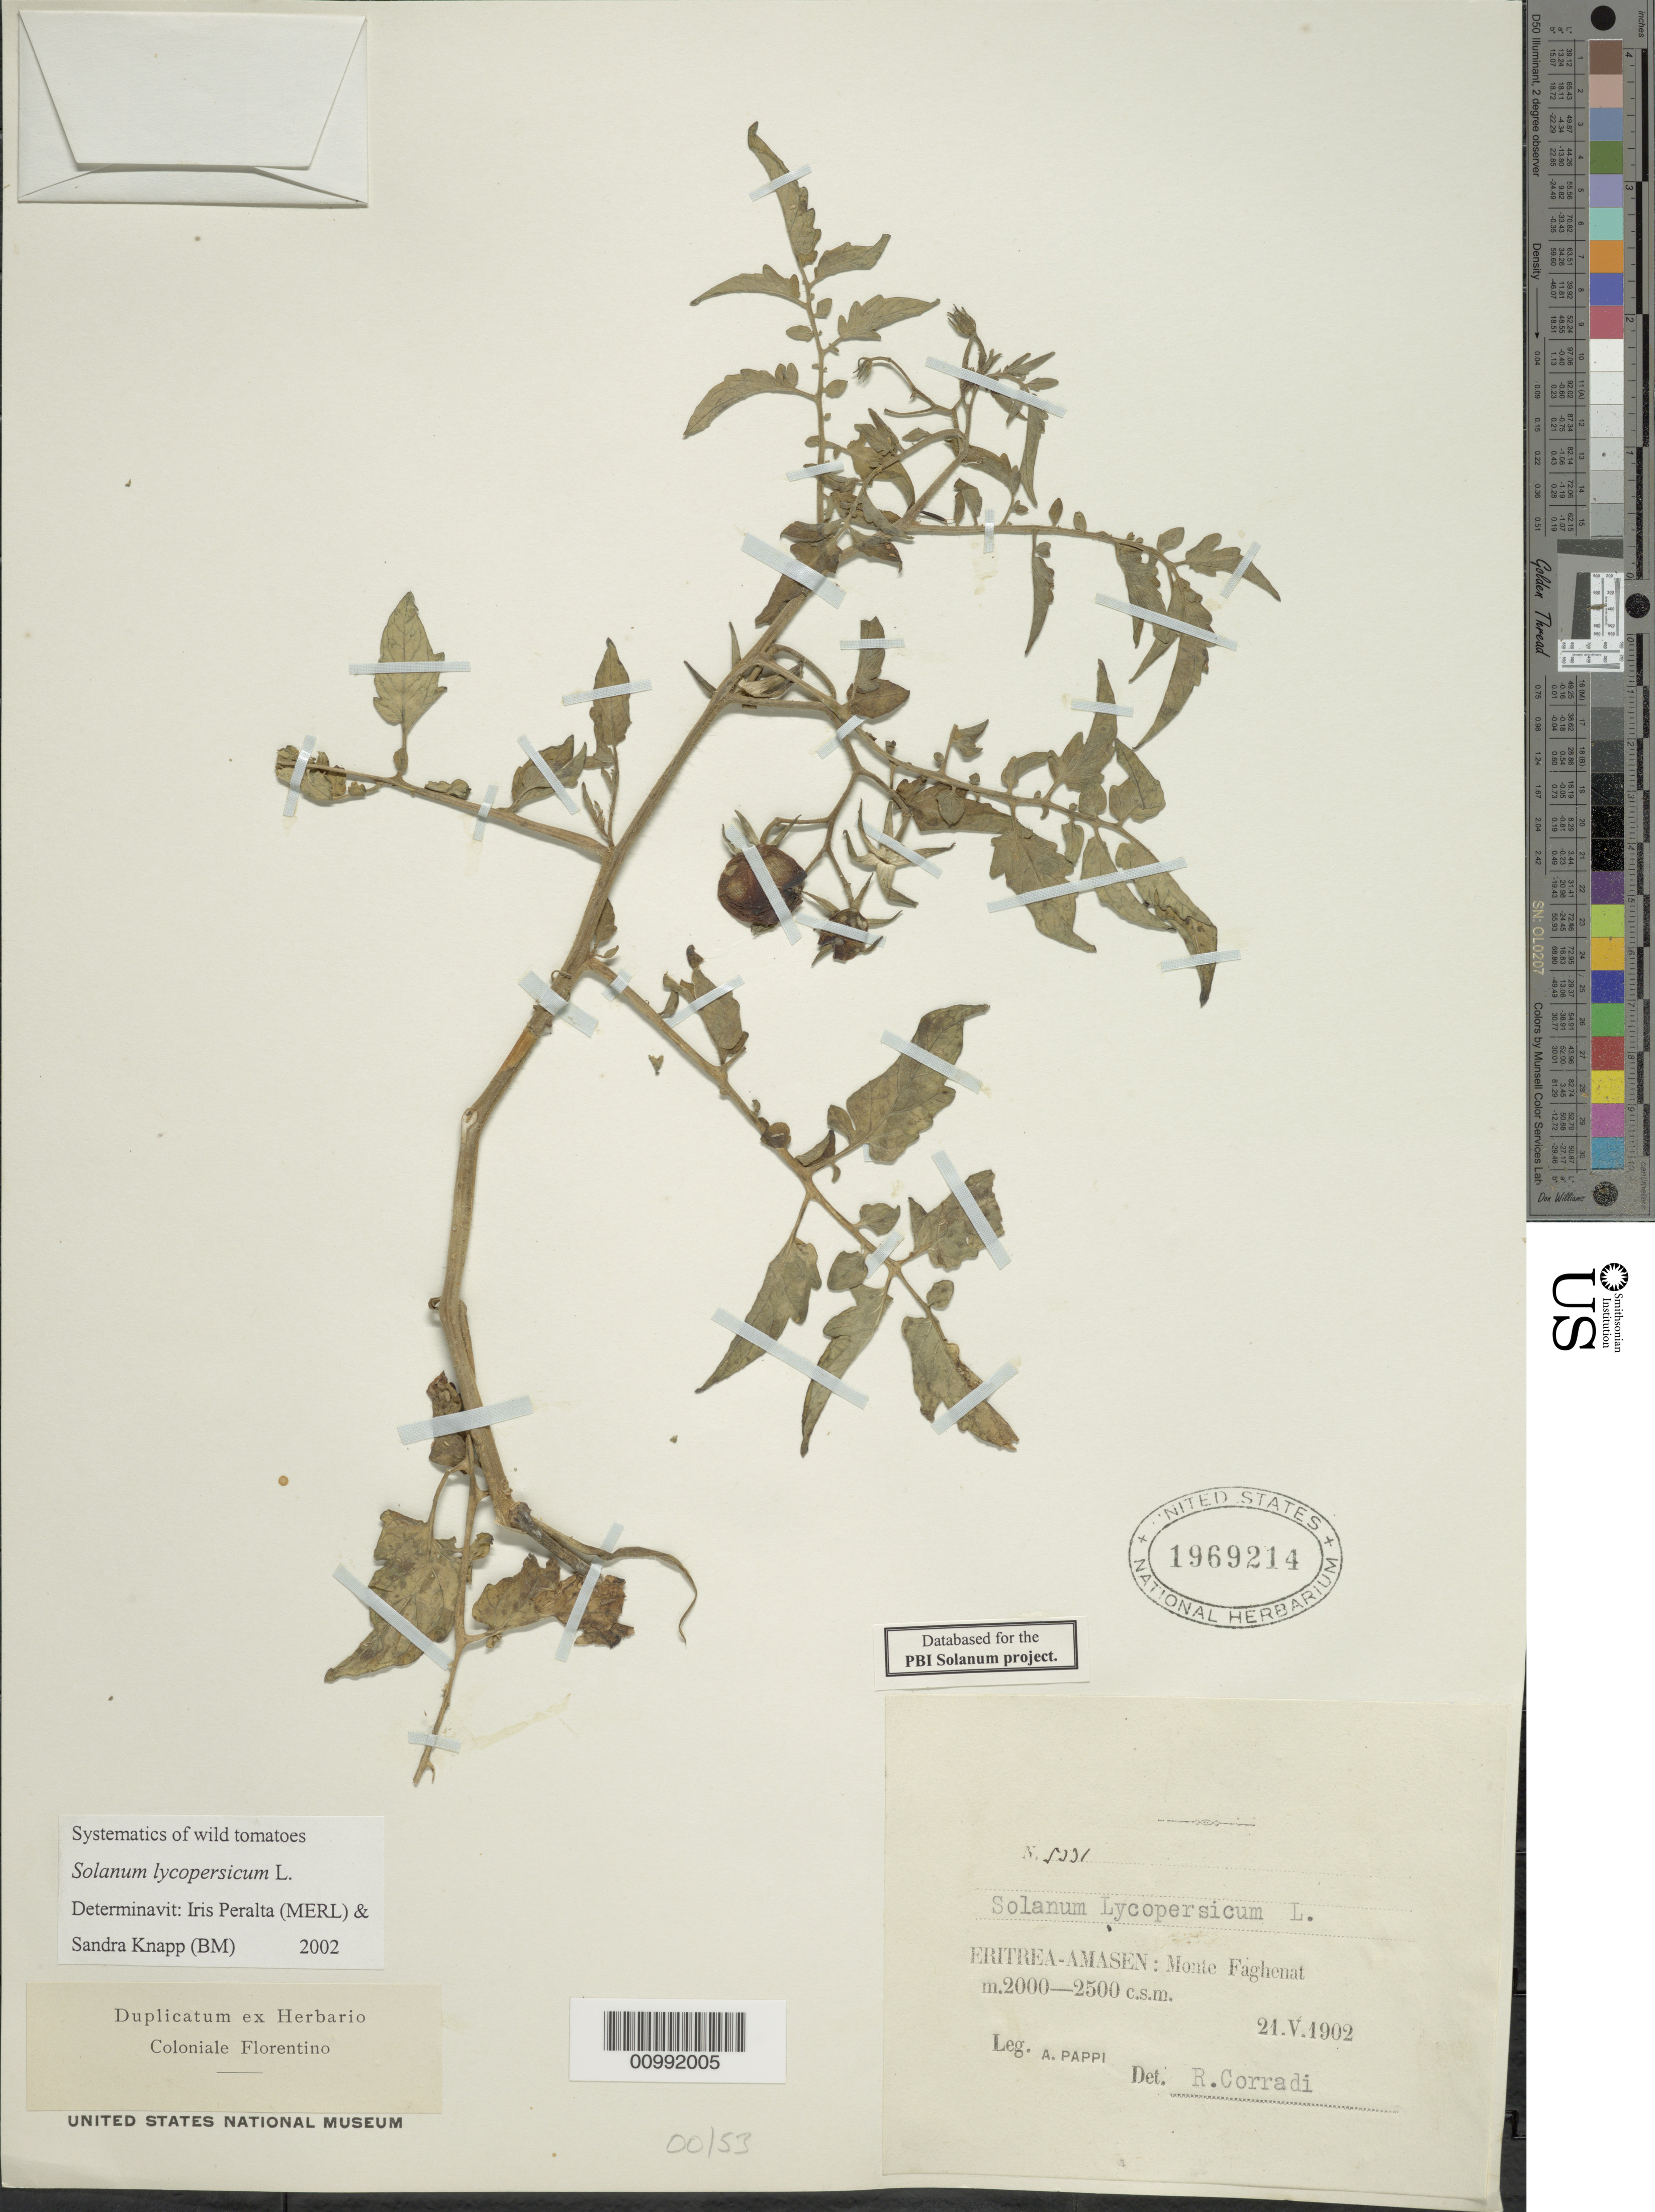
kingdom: Plantae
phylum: Tracheophyta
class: Magnoliopsida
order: Solanales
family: Solanaceae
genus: Solanum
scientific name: Solanum lycopersicum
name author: L.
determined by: Peralta, Iris E.; Knapp, S. D.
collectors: G. Pappi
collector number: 5331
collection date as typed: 21 May 1902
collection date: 1902-05-21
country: Eritrea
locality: Monte Faghenat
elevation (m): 2000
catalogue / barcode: US 1969214